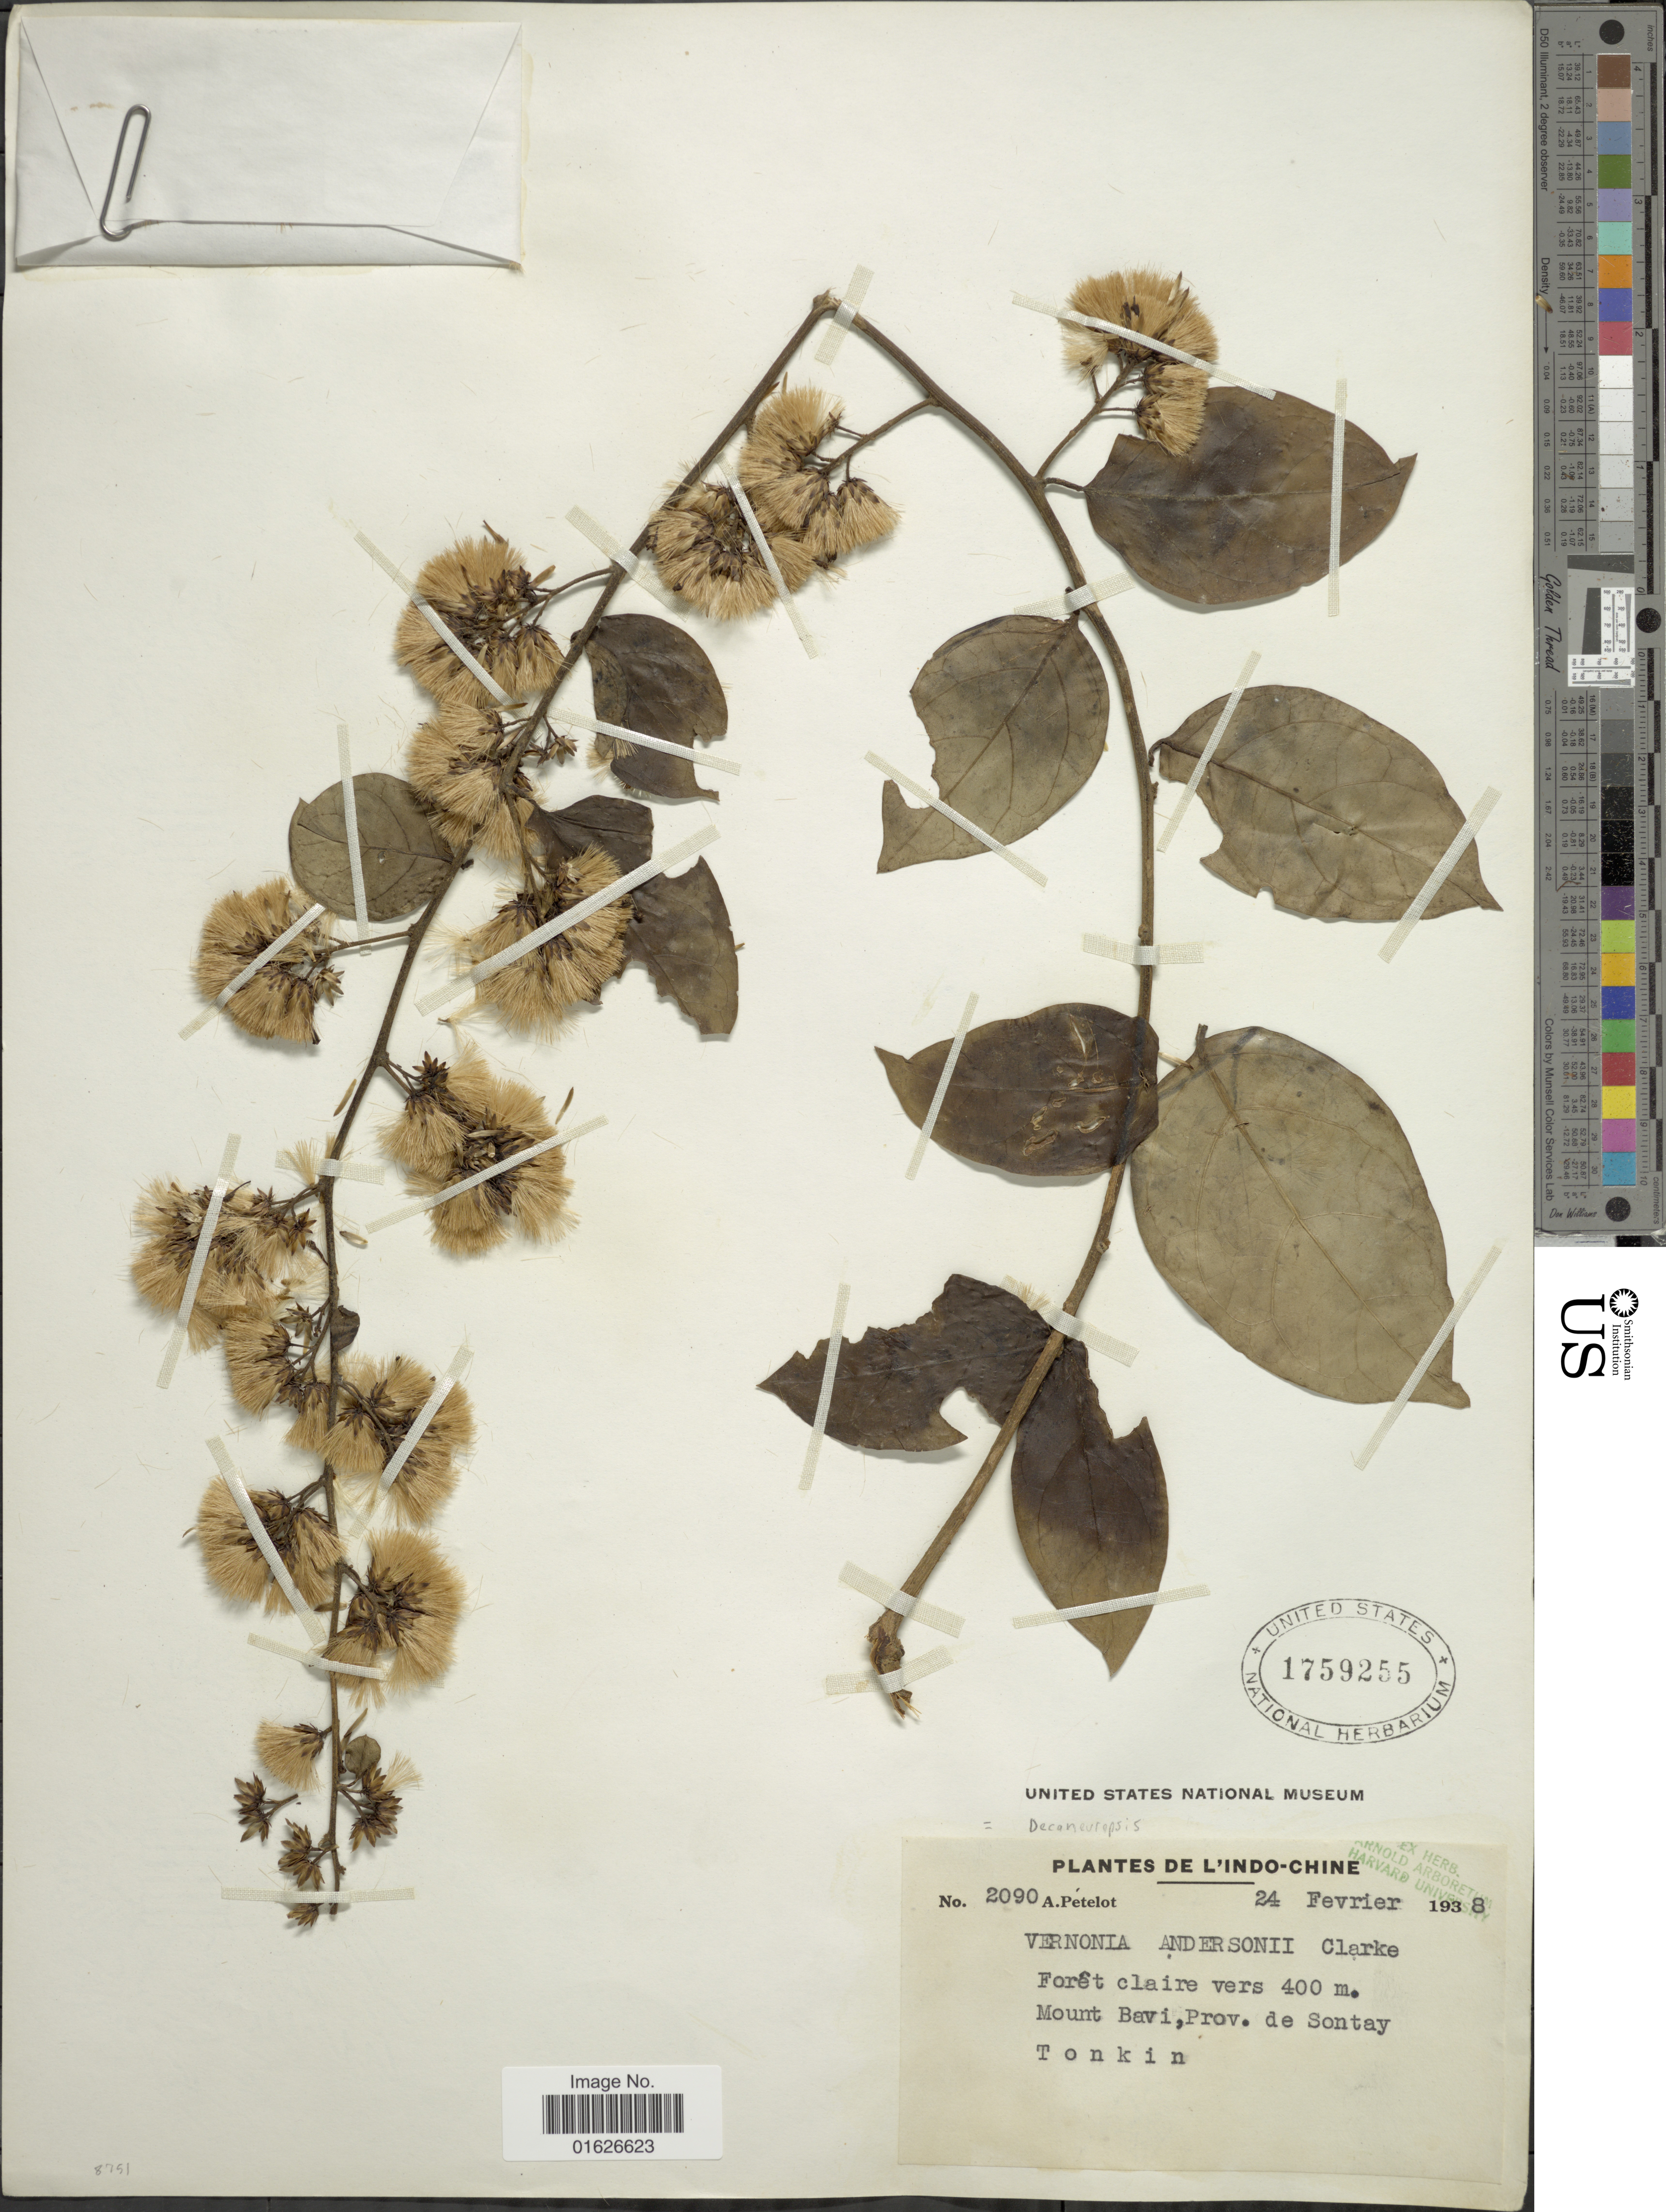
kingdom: Plantae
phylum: Tracheophyta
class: Magnoliopsida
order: Asterales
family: Asteraceae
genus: Decaneuropsis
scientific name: Decaneuropsis cumingiana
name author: (Benth.) H. Rob. & Skvarla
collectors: A. Petelot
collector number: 2090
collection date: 1938-02-24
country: Vietnam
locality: L'indo - chine, Foret claire, Mount Bavi, Prov. de Sontay, Tonkin.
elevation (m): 400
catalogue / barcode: US 1759255